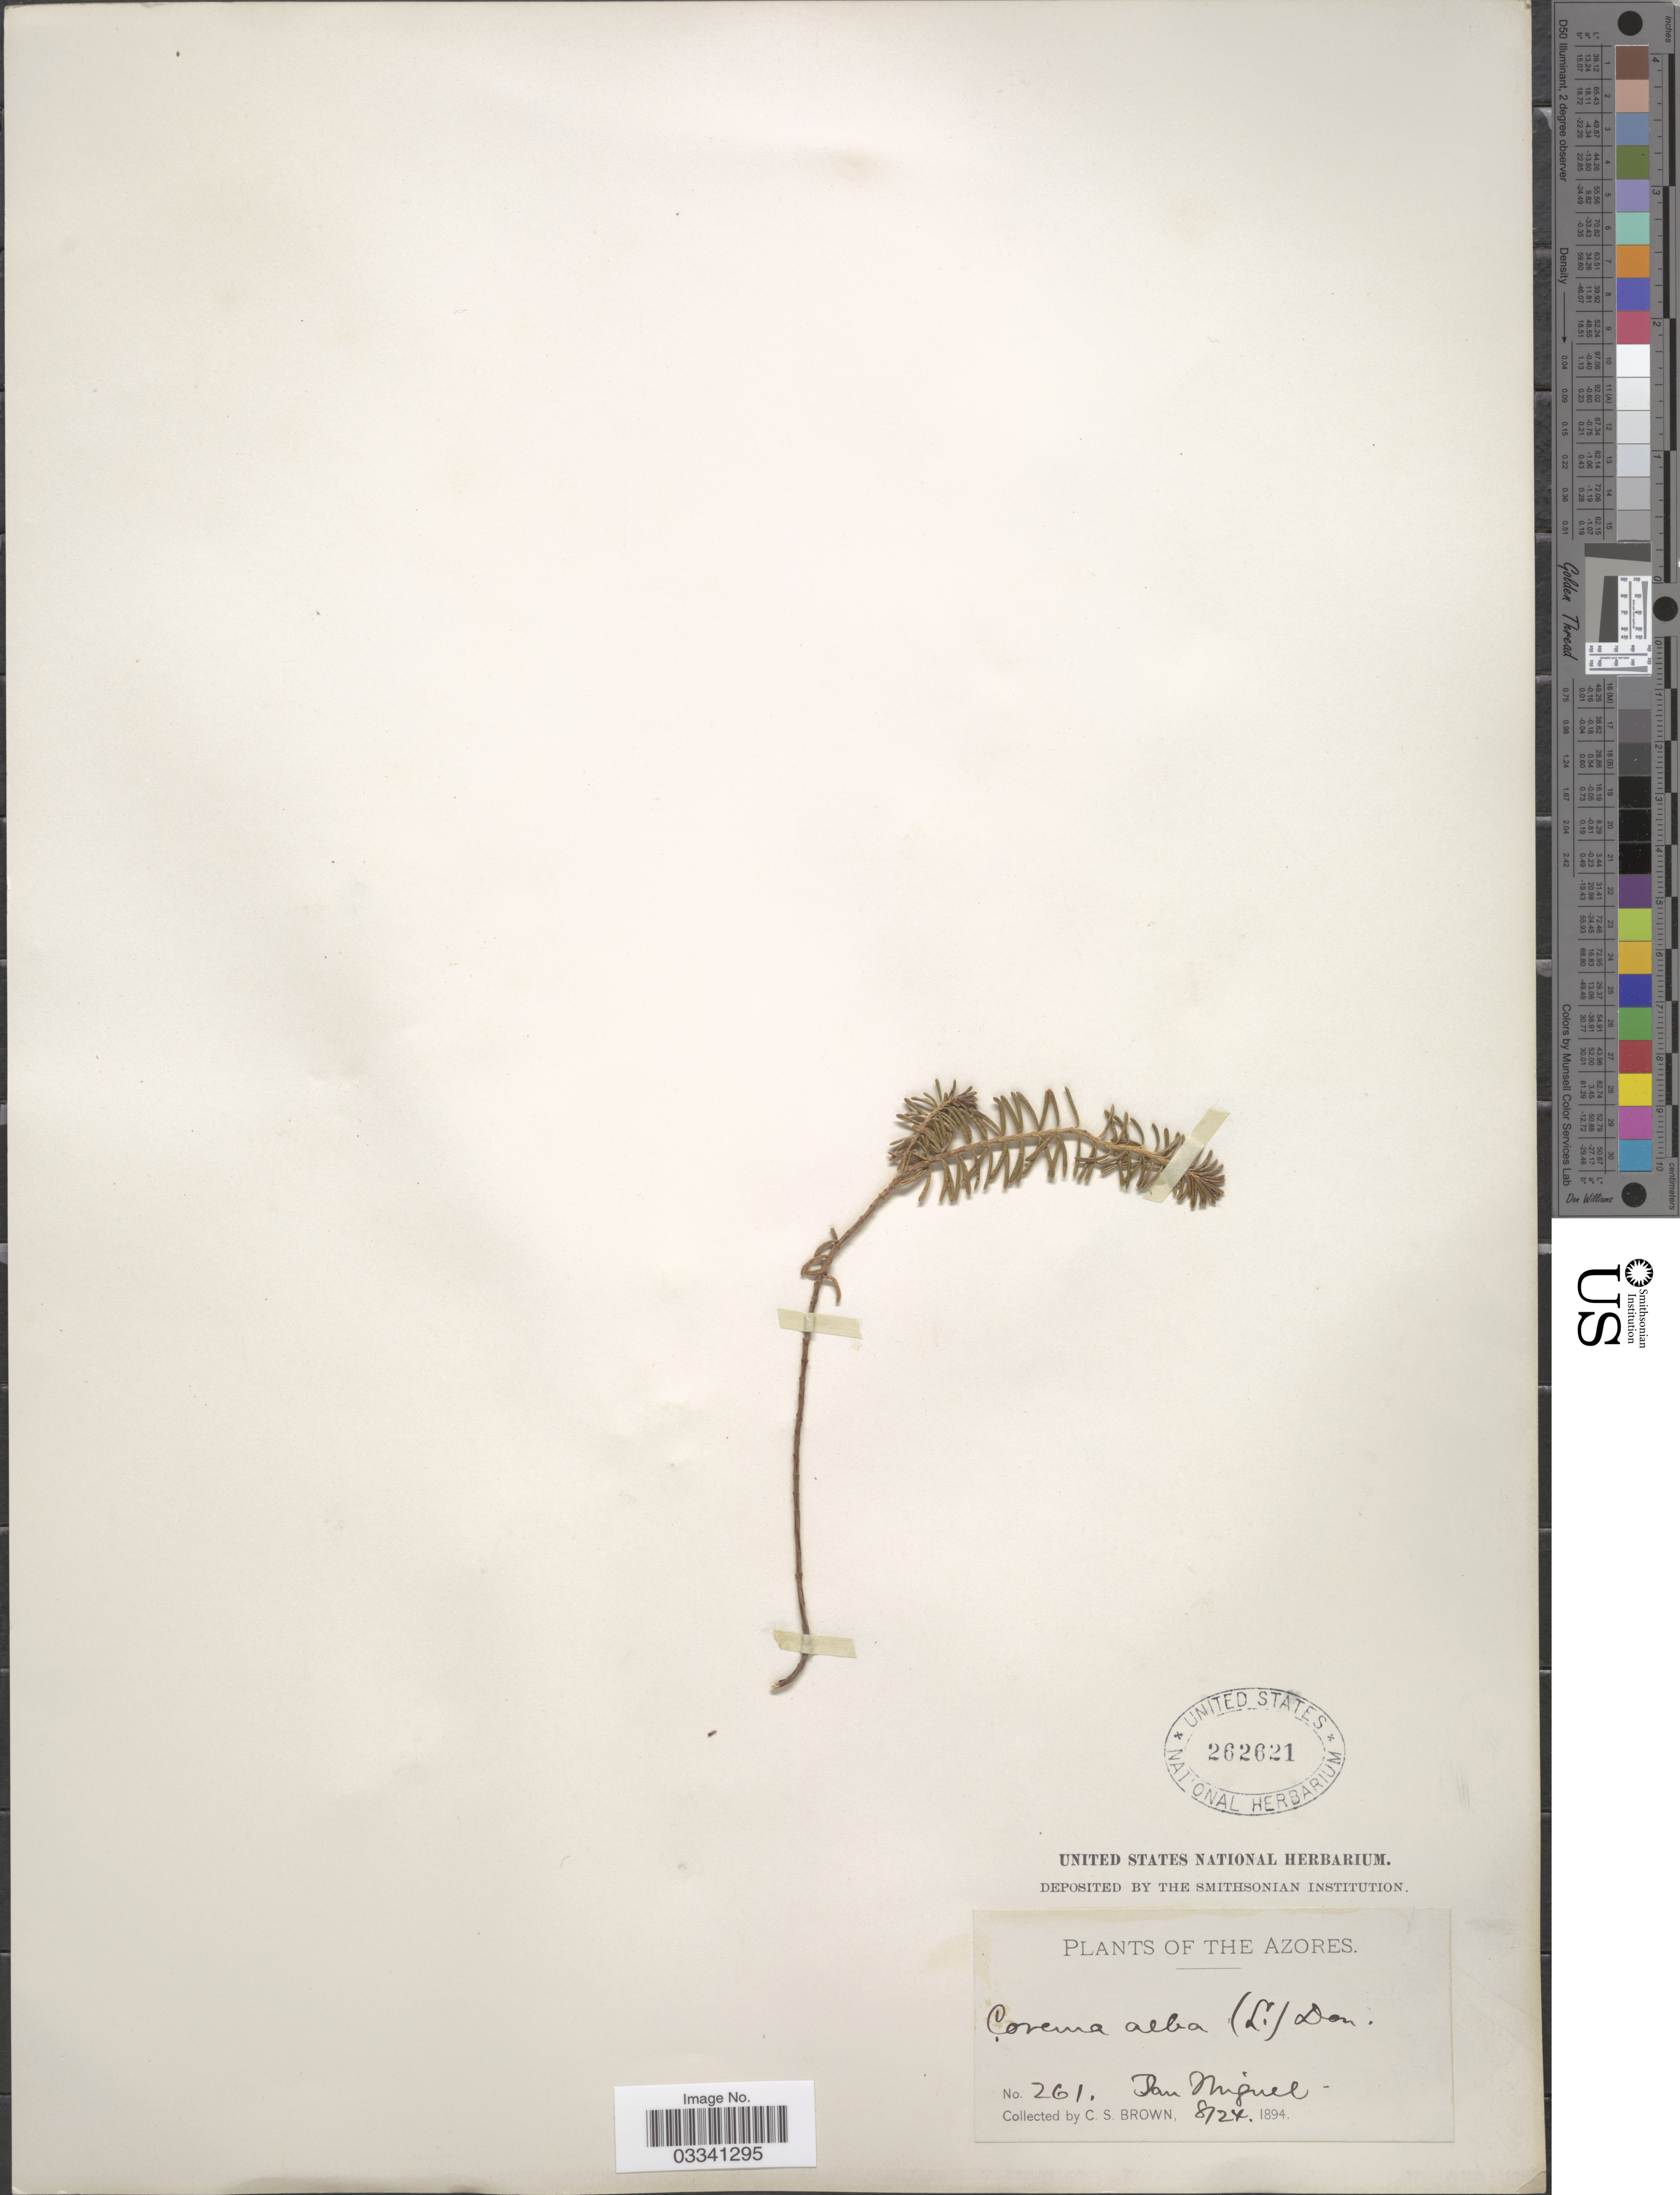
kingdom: Plantae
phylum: Tracheophyta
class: Magnoliopsida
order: Ericales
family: Ericaceae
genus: Corema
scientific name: Corema album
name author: D. Don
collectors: C. S. Brown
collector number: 261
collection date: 1894-08-24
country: Portugal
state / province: Azores (Aut. Reg.)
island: São Miguel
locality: The Azores. San Miguel.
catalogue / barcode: US 262621